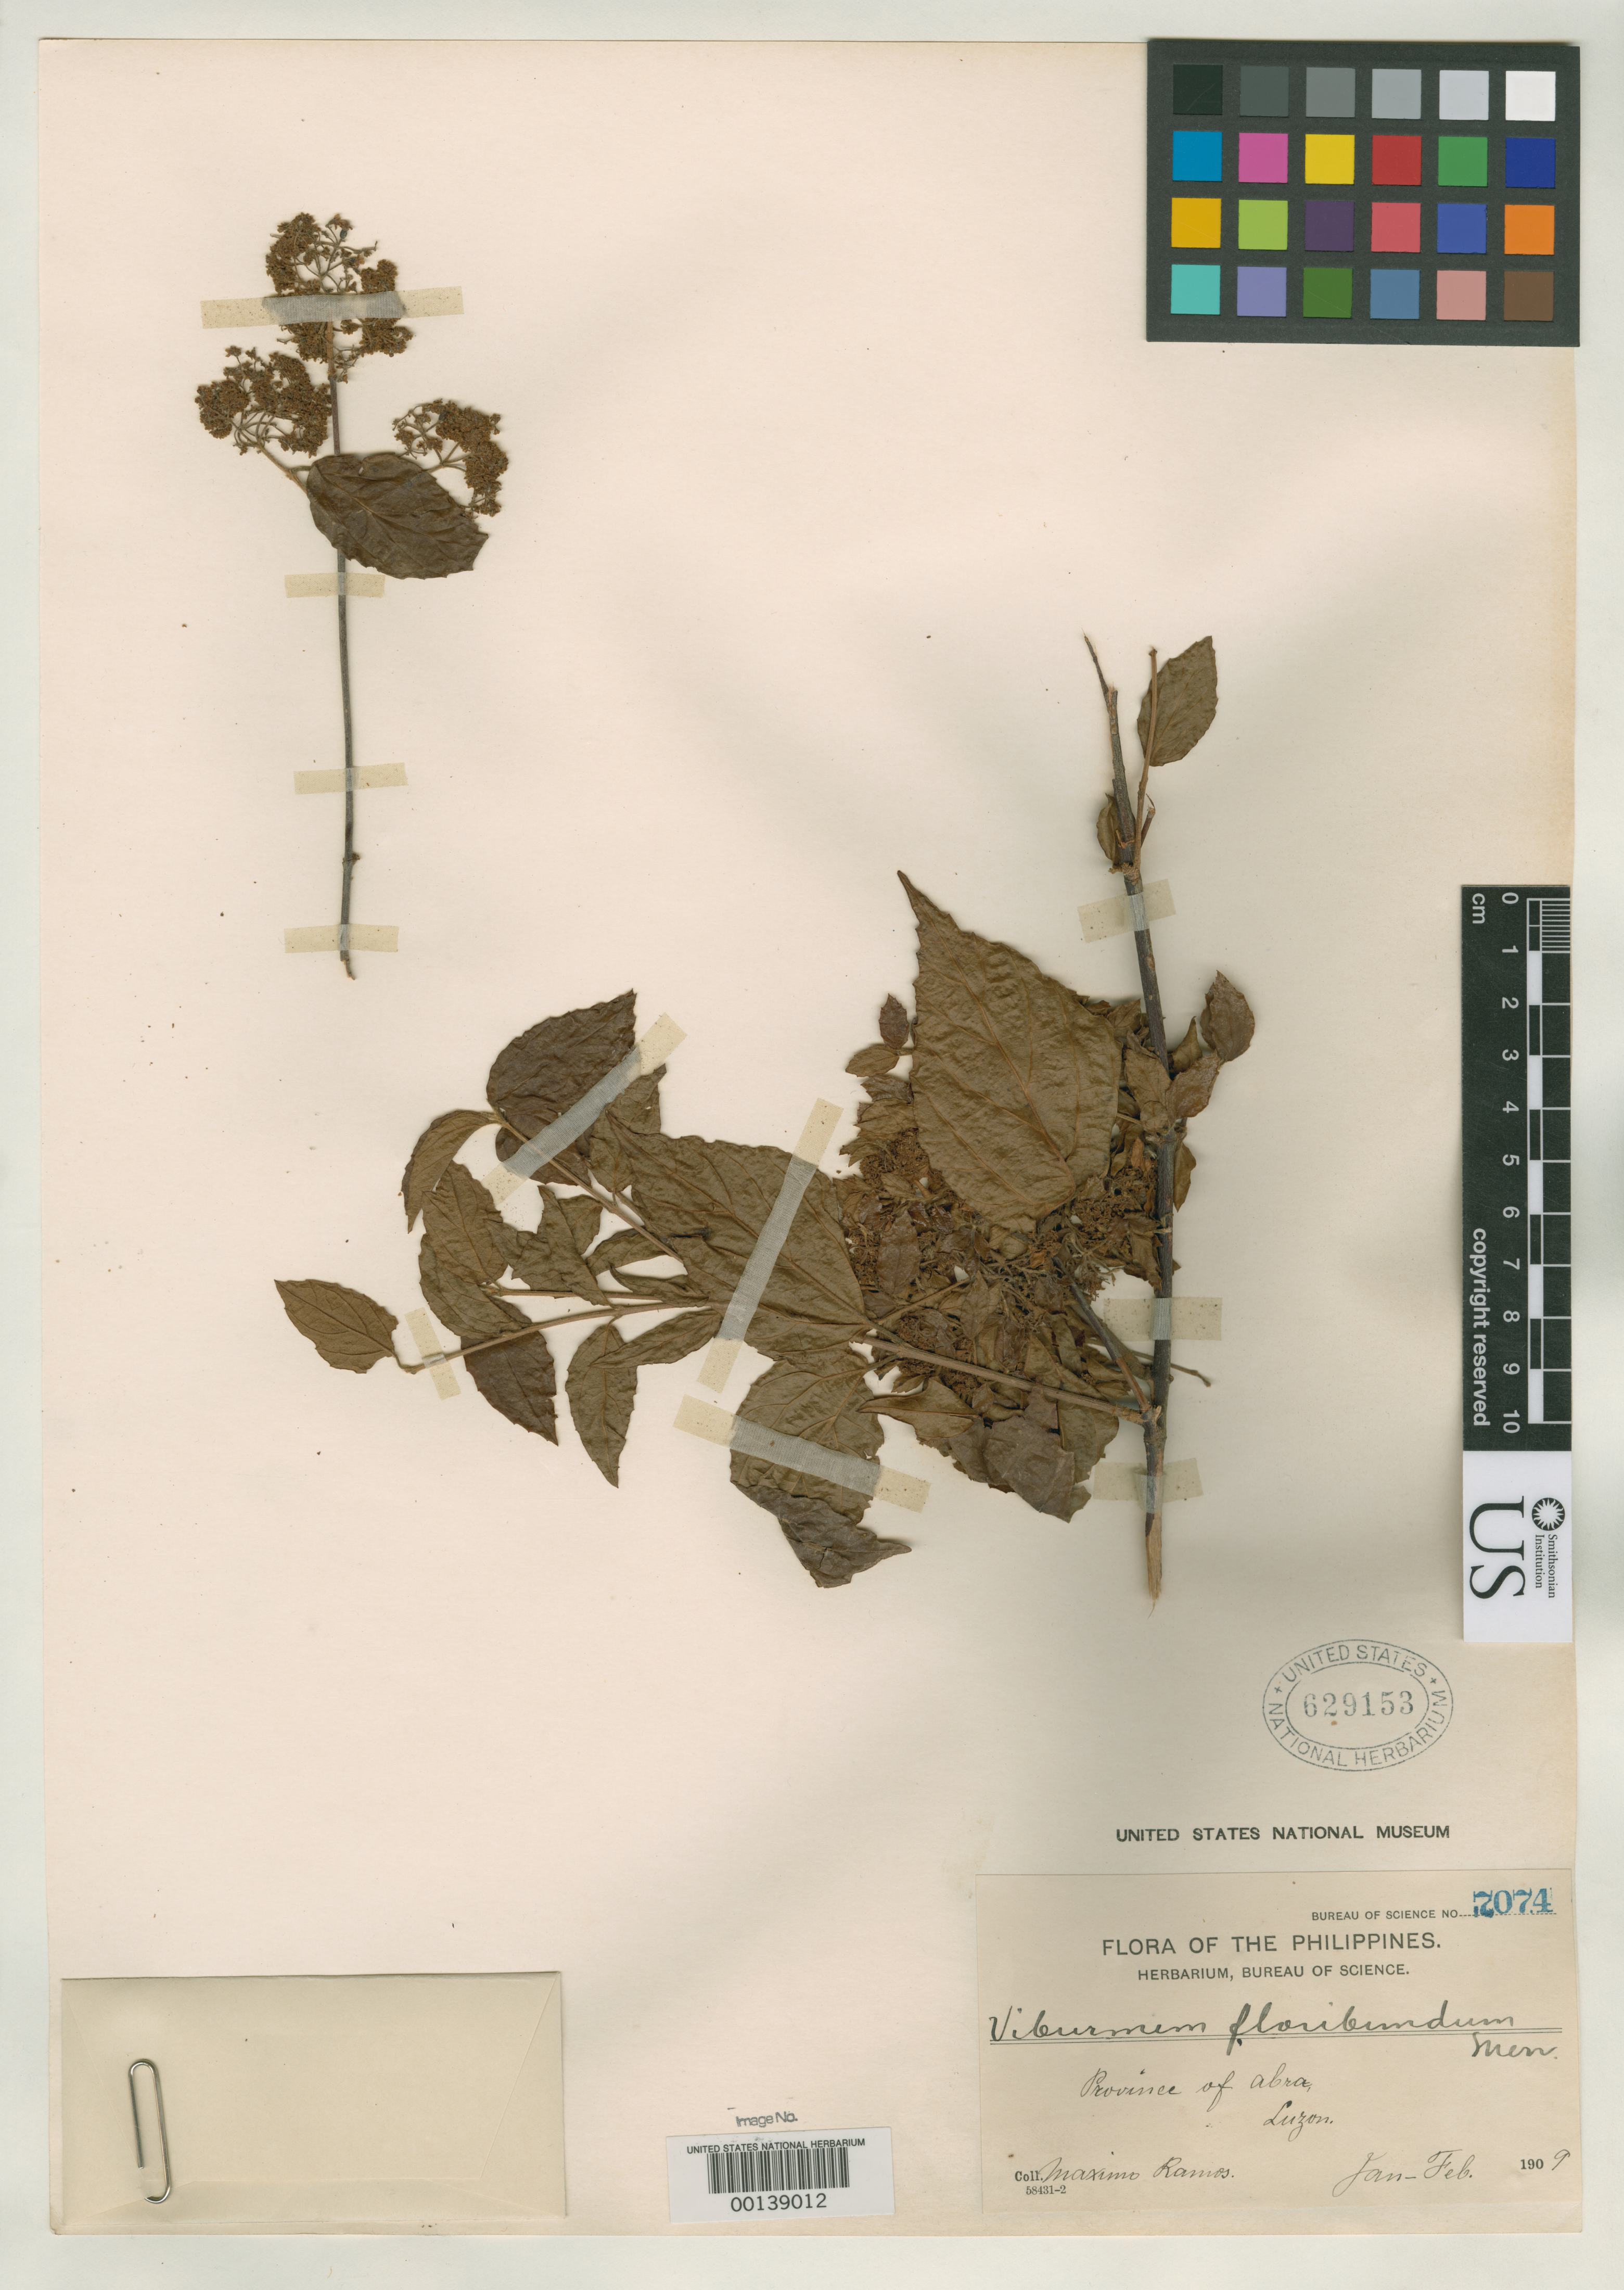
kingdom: Plantae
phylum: Tracheophyta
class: Magnoliopsida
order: Dipsacales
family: Viburnaceae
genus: Viburnum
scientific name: Viburnum floribundum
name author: Merr.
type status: Isotype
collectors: M. Ramos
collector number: Bur. Sci. 7074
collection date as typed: Jan 1909 to -- Feb 1909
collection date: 1909-01/1909-02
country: Philippines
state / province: Cordillera (Administrative Region)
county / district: Abra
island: Luzon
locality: Mt. Paraga.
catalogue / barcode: US 629153